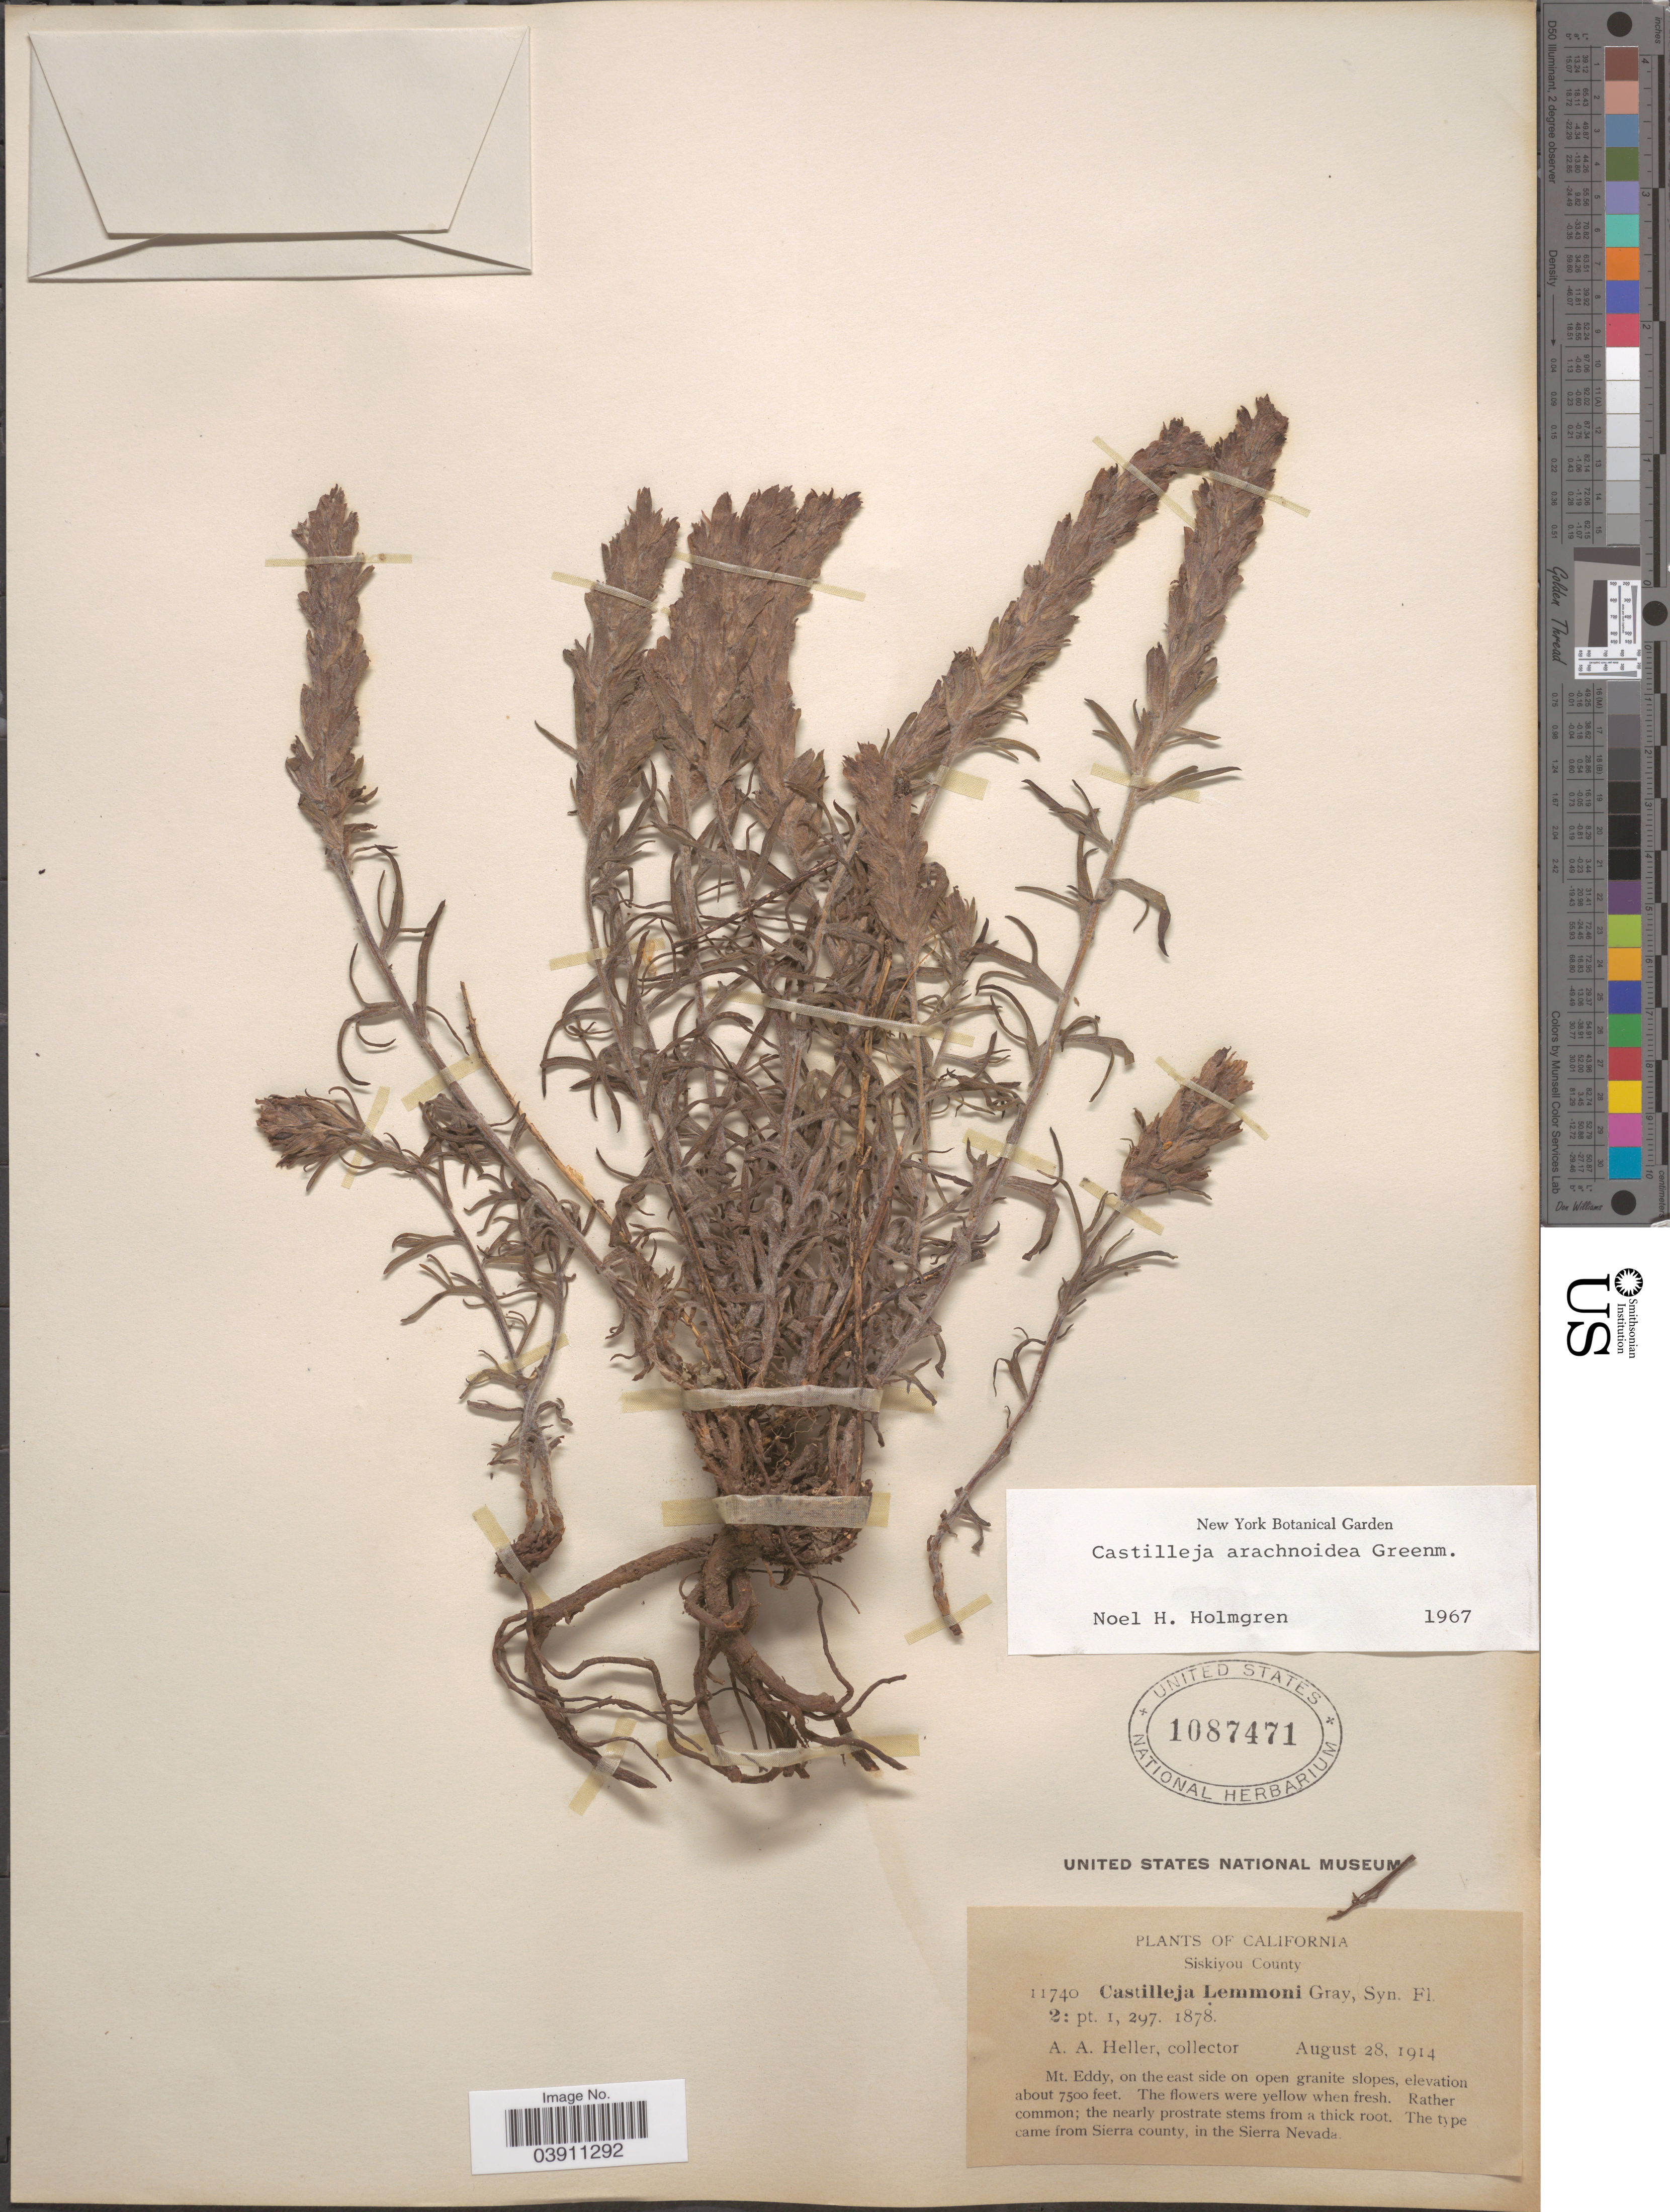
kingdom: Plantae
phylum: Tracheophyta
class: Magnoliopsida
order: Lamiales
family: Orobanchaceae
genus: Castilleja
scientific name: Castilleja arachnoidea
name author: Greenm.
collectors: A. A. Heller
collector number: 11740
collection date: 1914-08-28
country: United States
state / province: California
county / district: Siskiyou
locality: Siskiyou County. Mt. Eddy, on the east side on open granite slopes. The type came from Sierra county, in the Sierra Nevada.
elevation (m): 2286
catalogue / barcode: US 1087471